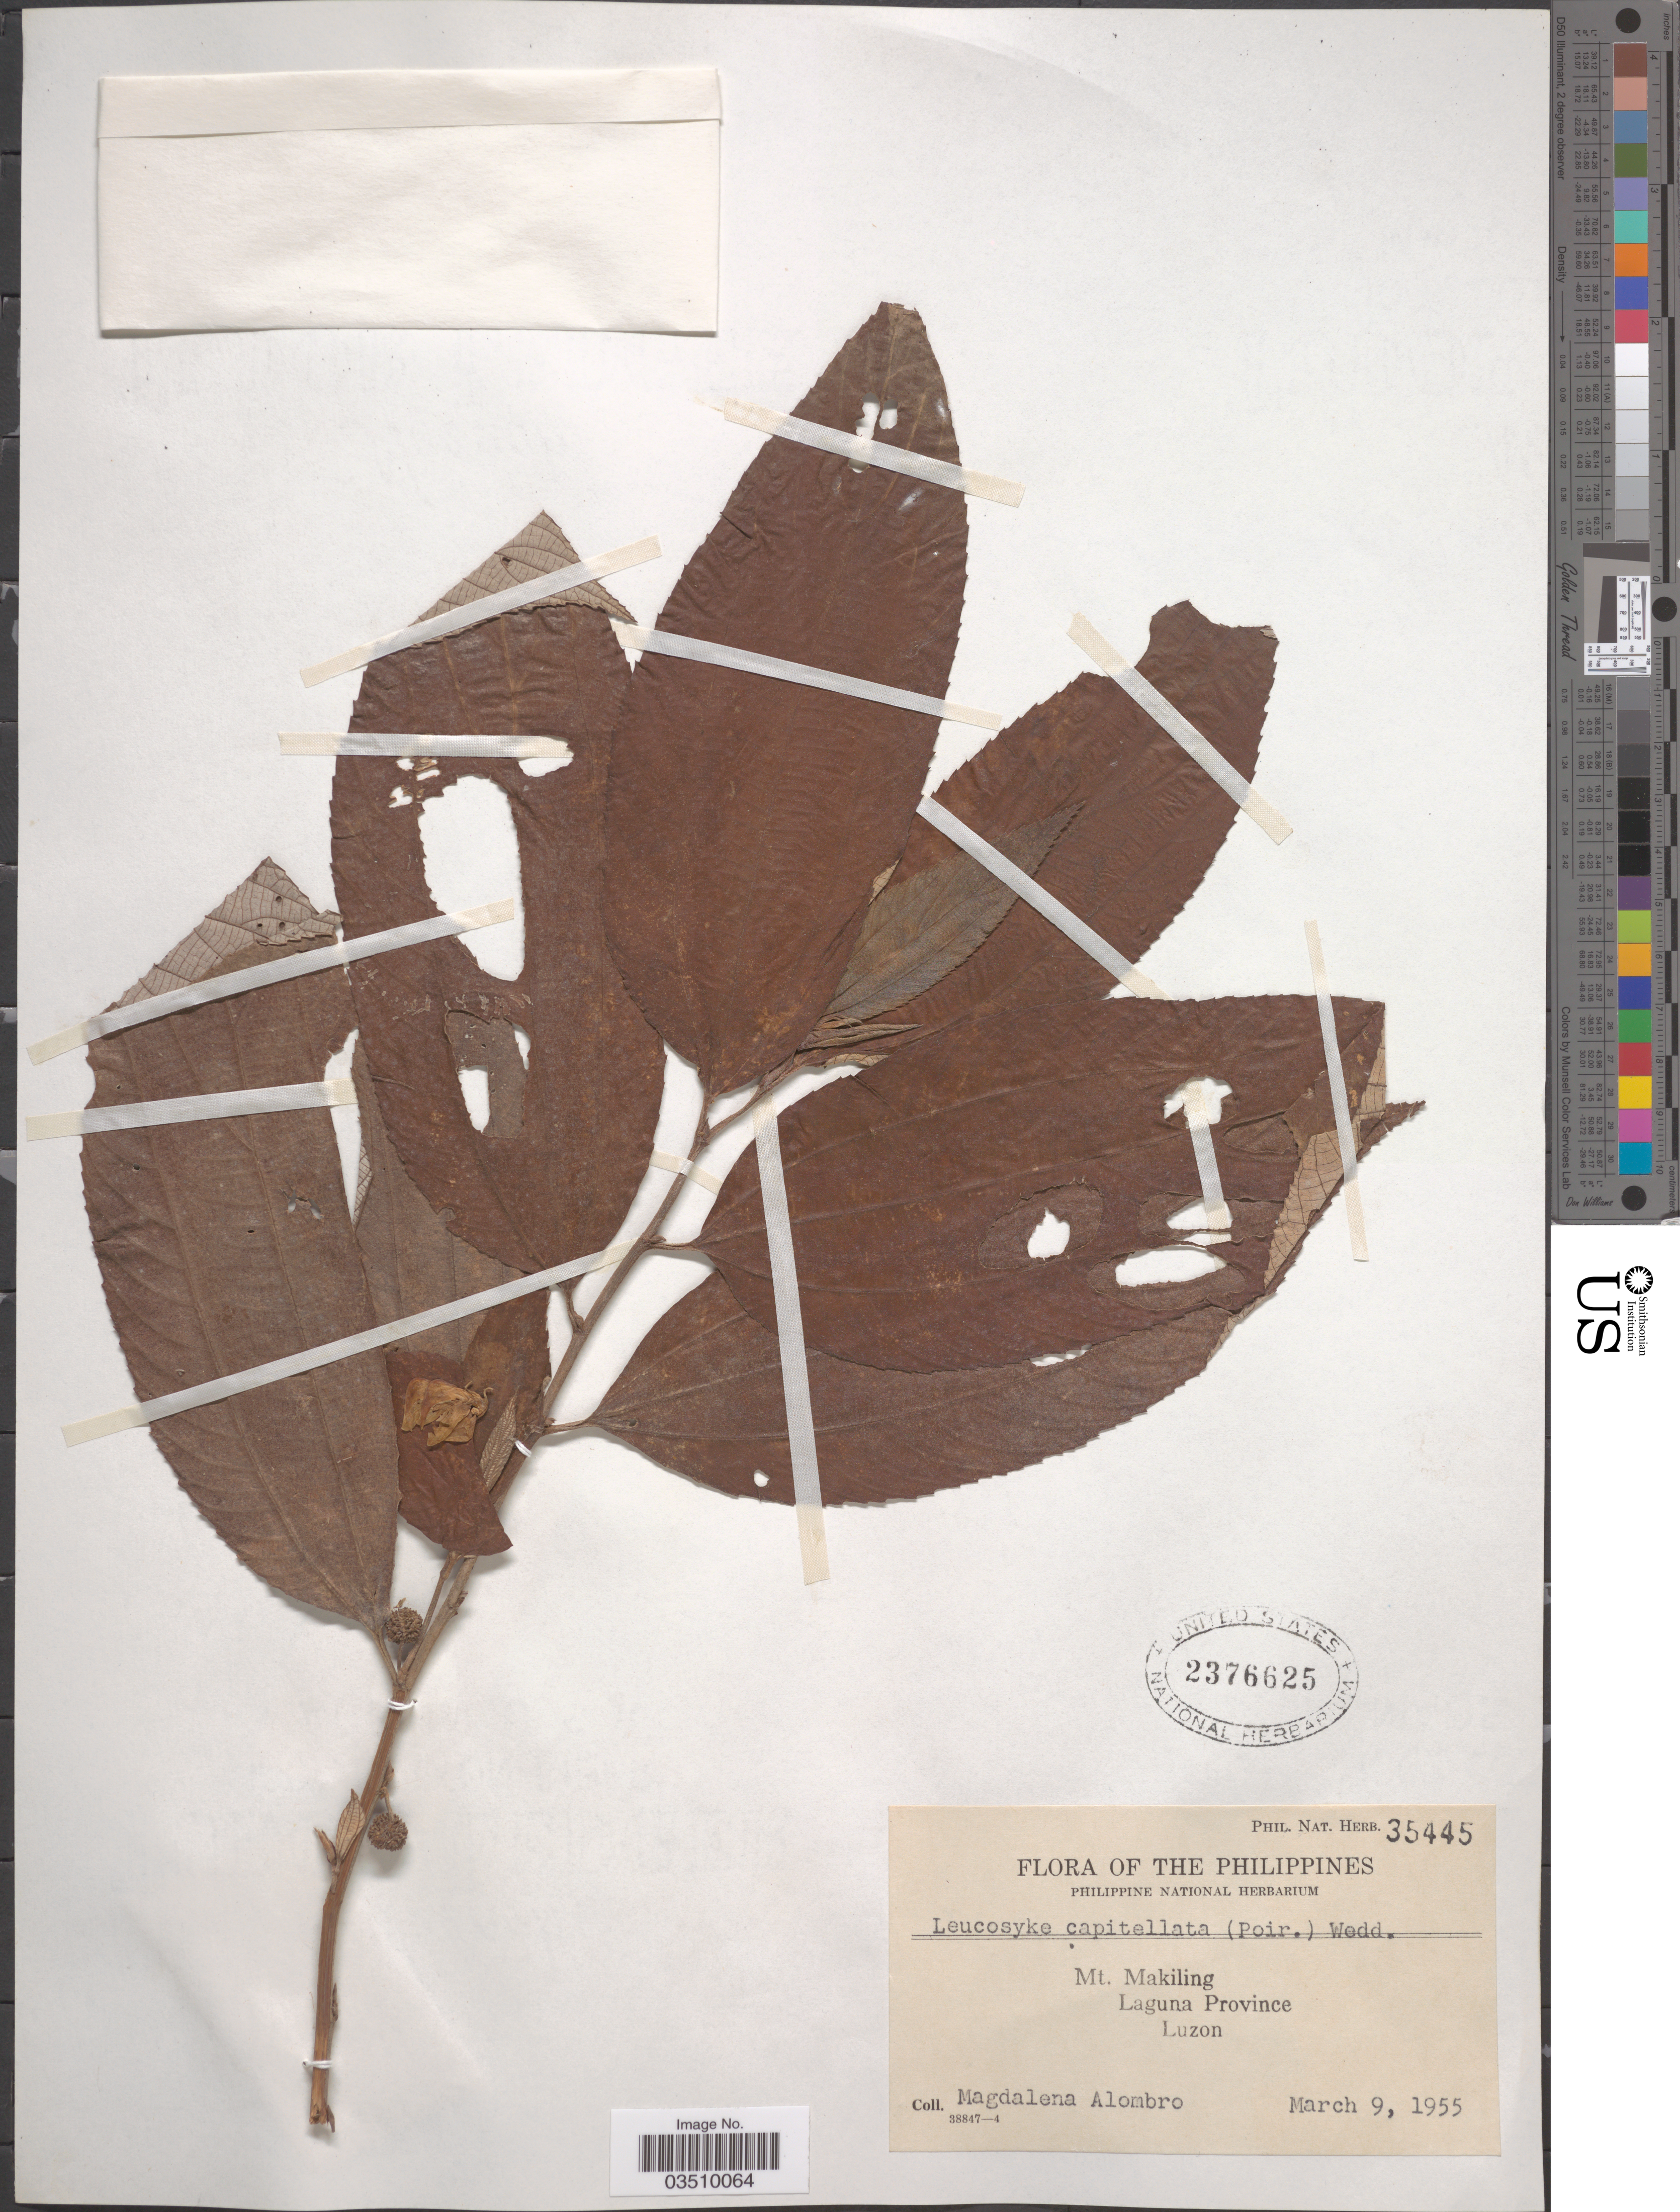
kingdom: Plantae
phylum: Tracheophyta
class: Magnoliopsida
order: Rosales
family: Urticaceae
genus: Leucosyke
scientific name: Leucosyke capitellata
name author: (Poir.) Wedd.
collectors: M. Alombro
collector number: Phil. Nat. Herb. 35445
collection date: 1955-03-09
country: Philippines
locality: Mt. Makiling. Laguna Province. Luzon.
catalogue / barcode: US 2376625